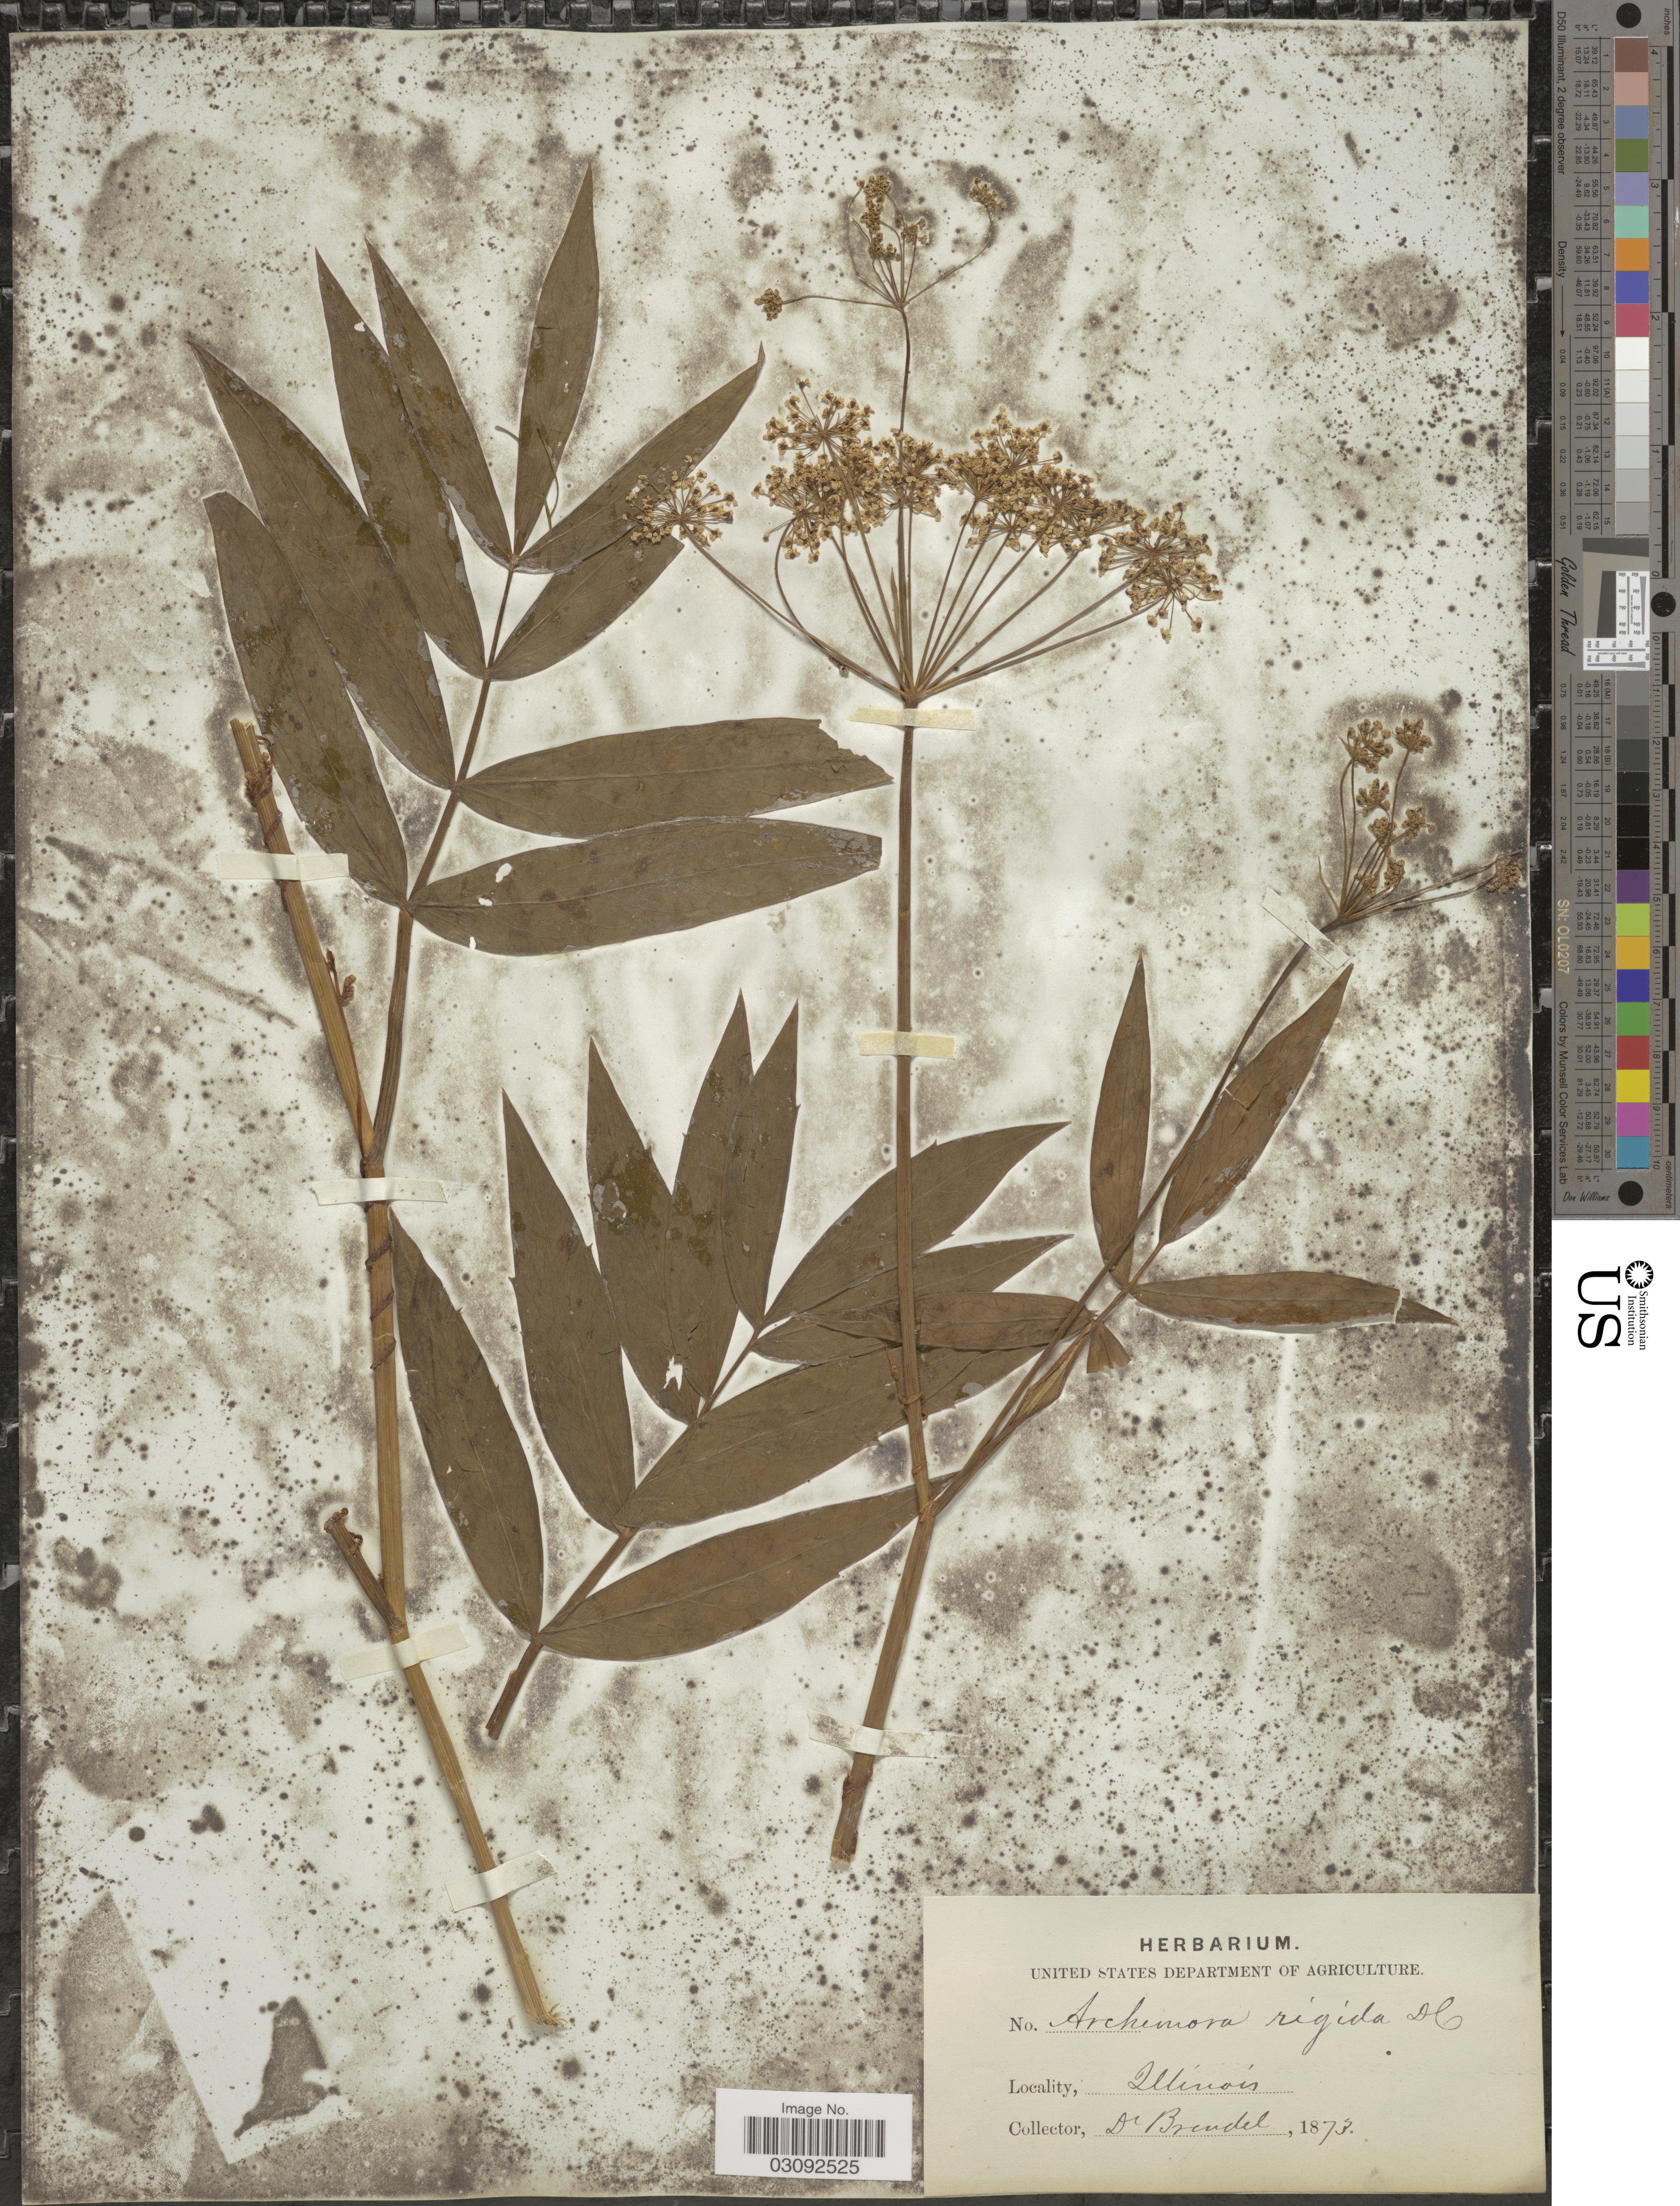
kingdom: Plantae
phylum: Tracheophyta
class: Magnoliopsida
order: Apiales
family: Apiaceae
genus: Oxypolis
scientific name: Oxypolis rigidior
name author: (L.) Raf.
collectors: -. Brendel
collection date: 1873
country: United States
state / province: Illinois